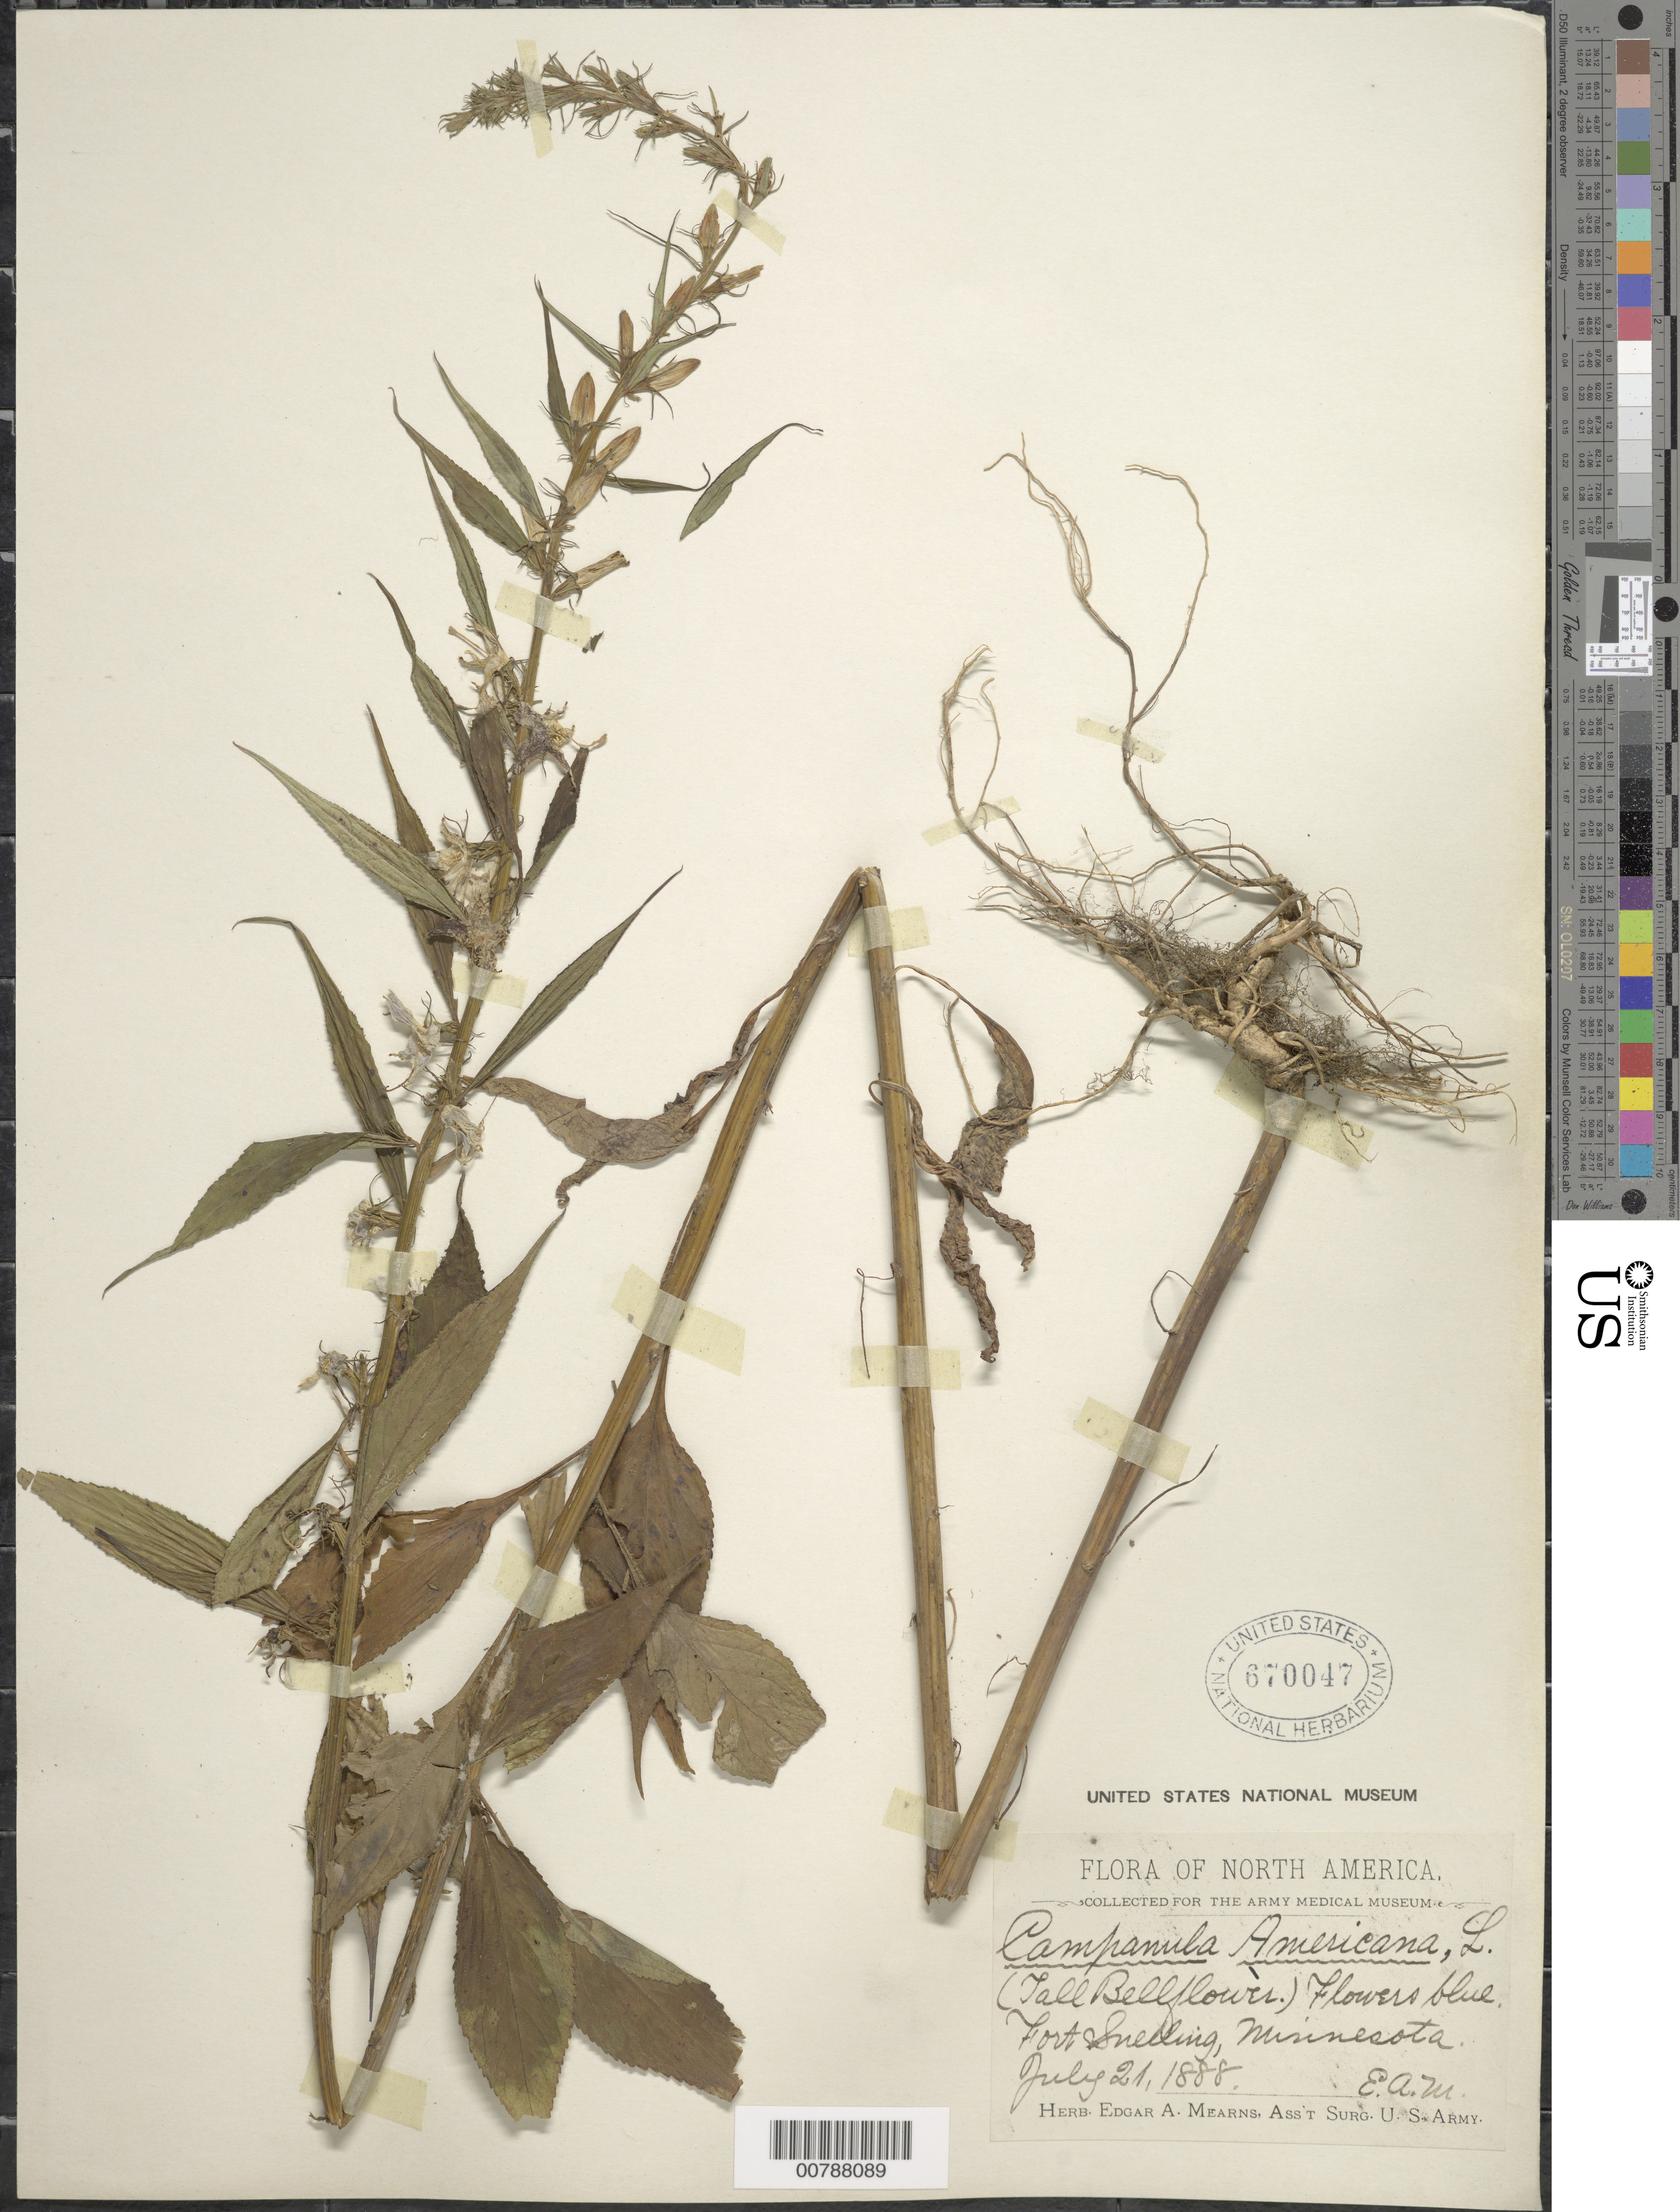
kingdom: Plantae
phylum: Tracheophyta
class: Magnoliopsida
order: Asterales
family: Campanulaceae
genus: Campanula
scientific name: Campanula americana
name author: L.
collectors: E. A. Mearns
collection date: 1888-07-21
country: United States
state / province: Minnesota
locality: Fort Snelling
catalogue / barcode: US 670047